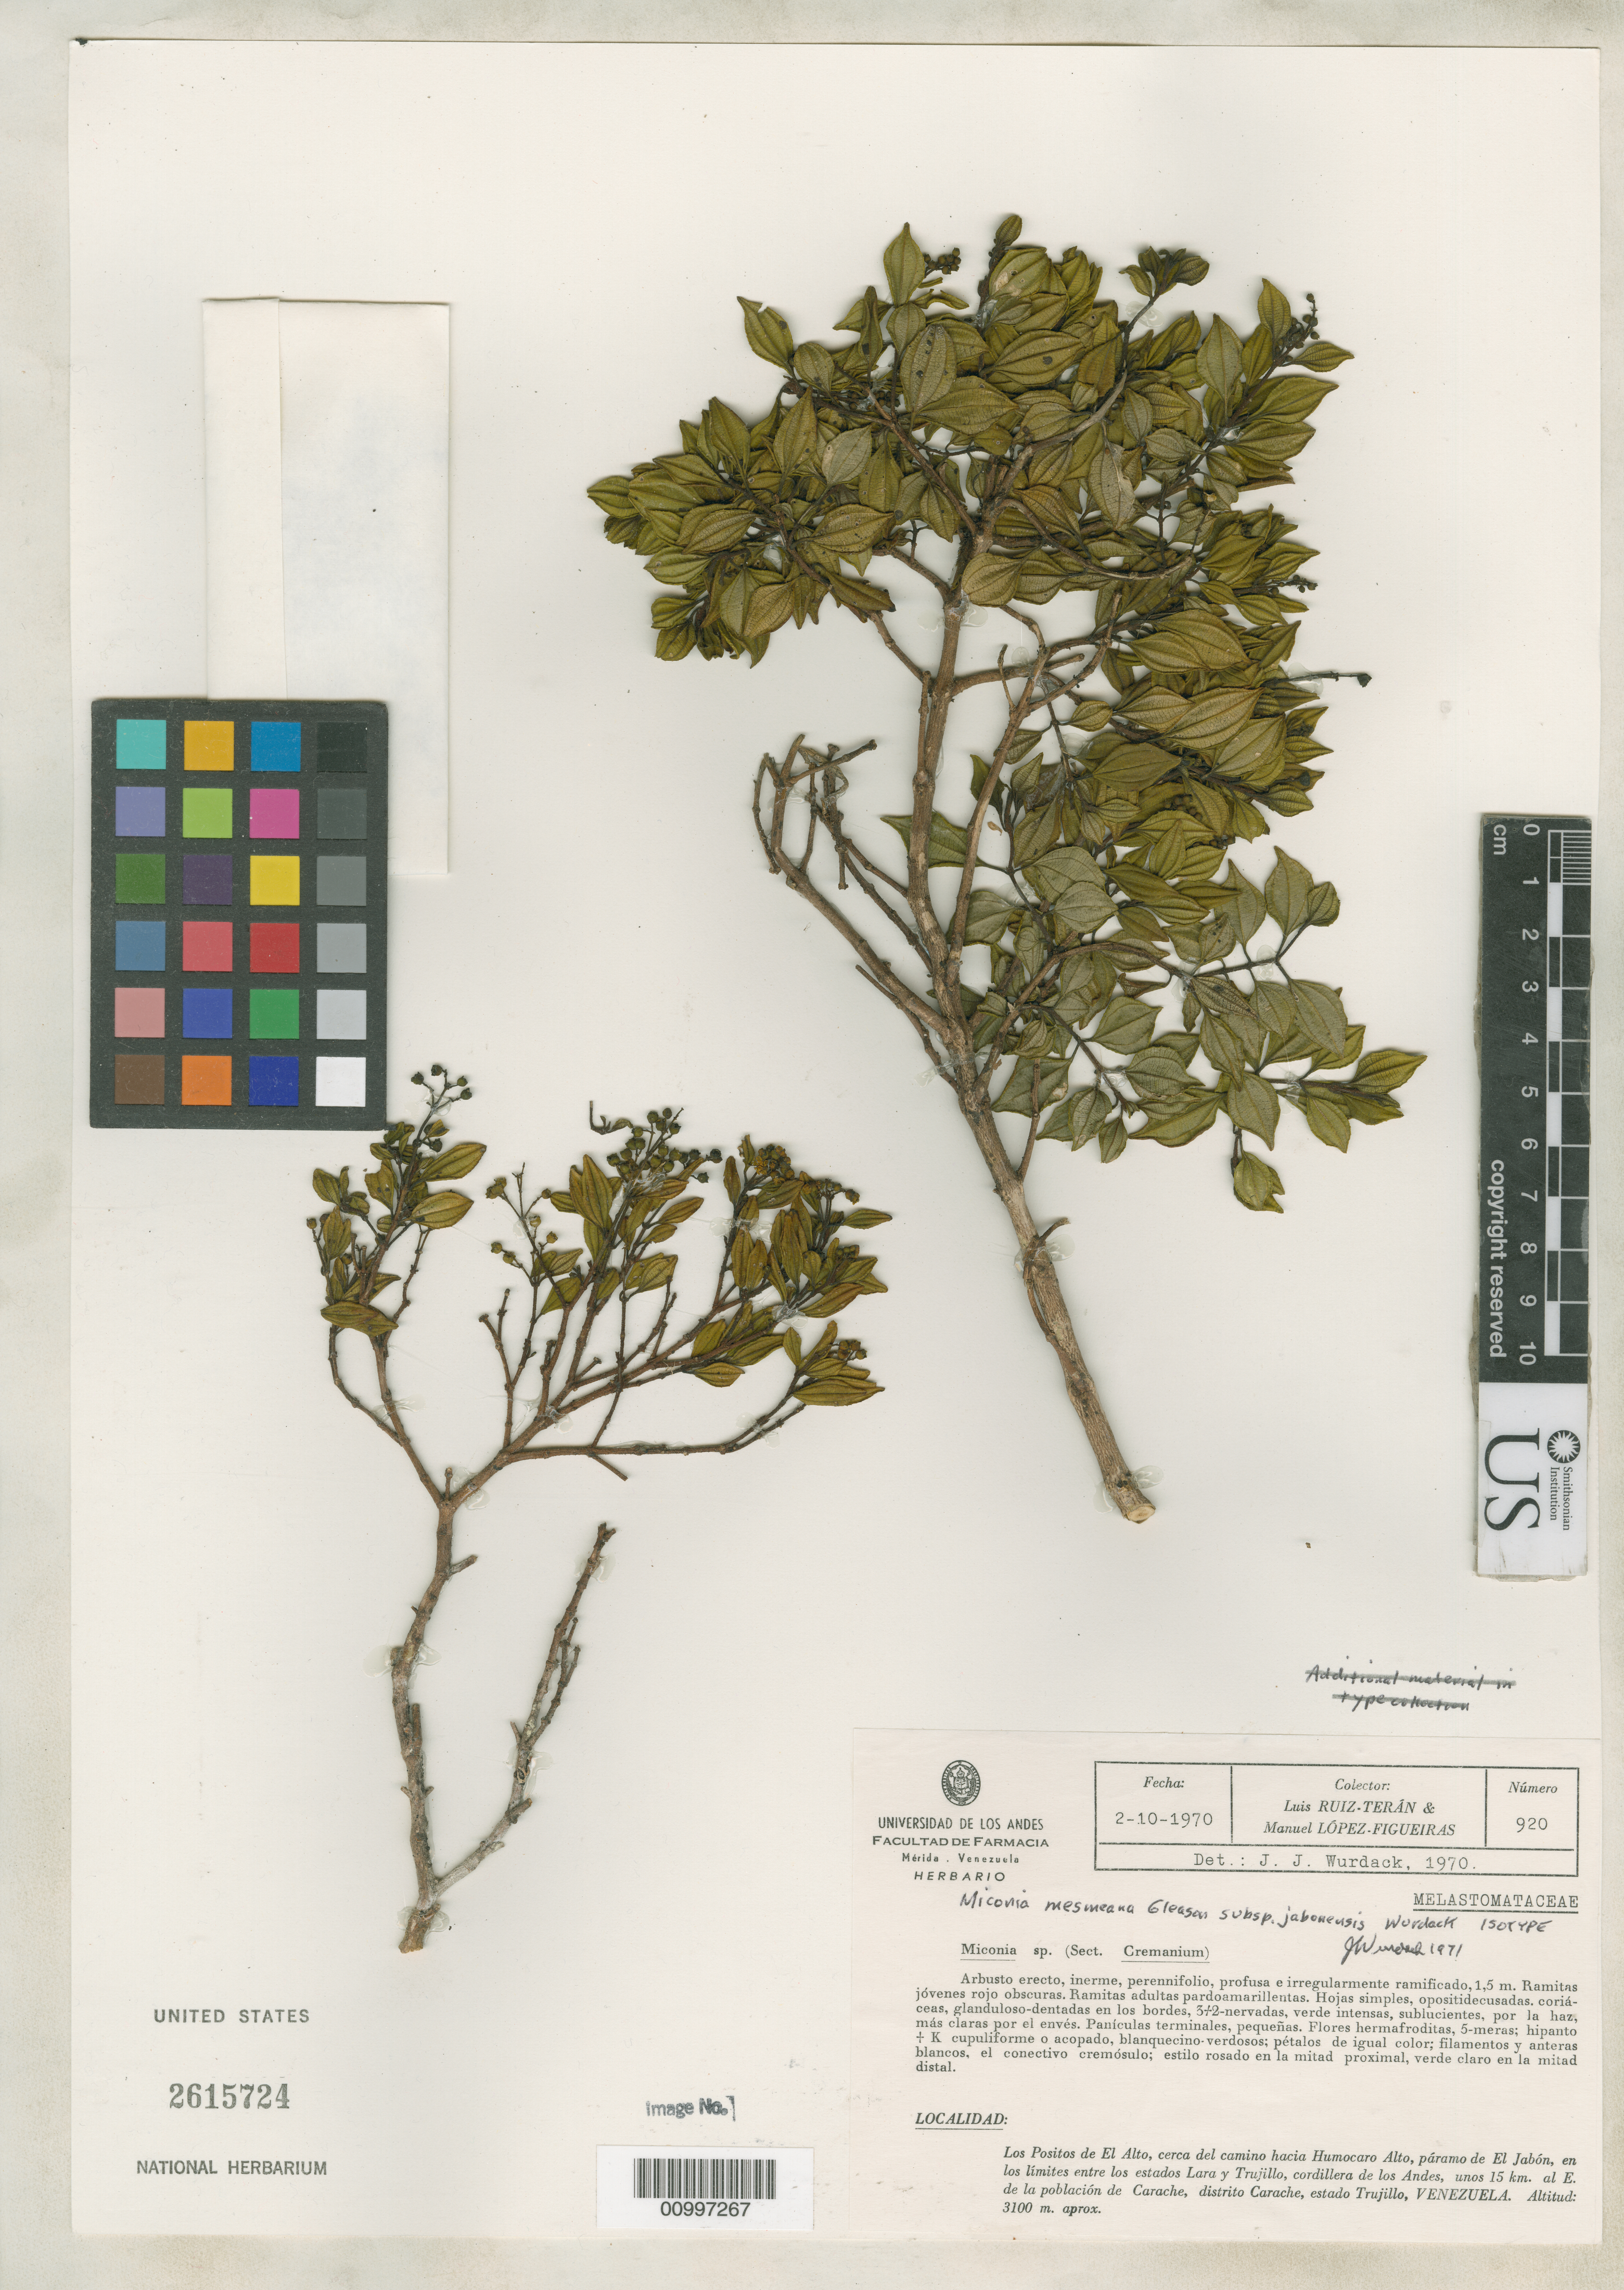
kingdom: Plantae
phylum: Tracheophyta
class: Magnoliopsida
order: Myrtales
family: Melastomataceae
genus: Miconia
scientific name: Miconia mesmeana subsp. jabonensis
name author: Wurdack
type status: Isotype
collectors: L. E. Ruíz-Terán & M. López Figueiras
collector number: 920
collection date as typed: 02 Oct 1970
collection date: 1970-10-02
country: Venezuela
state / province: Trujillo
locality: Los Positos de El Alto, cerca del camino hacia Humocaro Alto, paramo de El Jabon, en los limites entre los estados Lara y Trujillo, cordillera de los Andes, unos 15 km al E. de la poblacion de Carache, distrito Carache.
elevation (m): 3100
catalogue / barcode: US 2615724